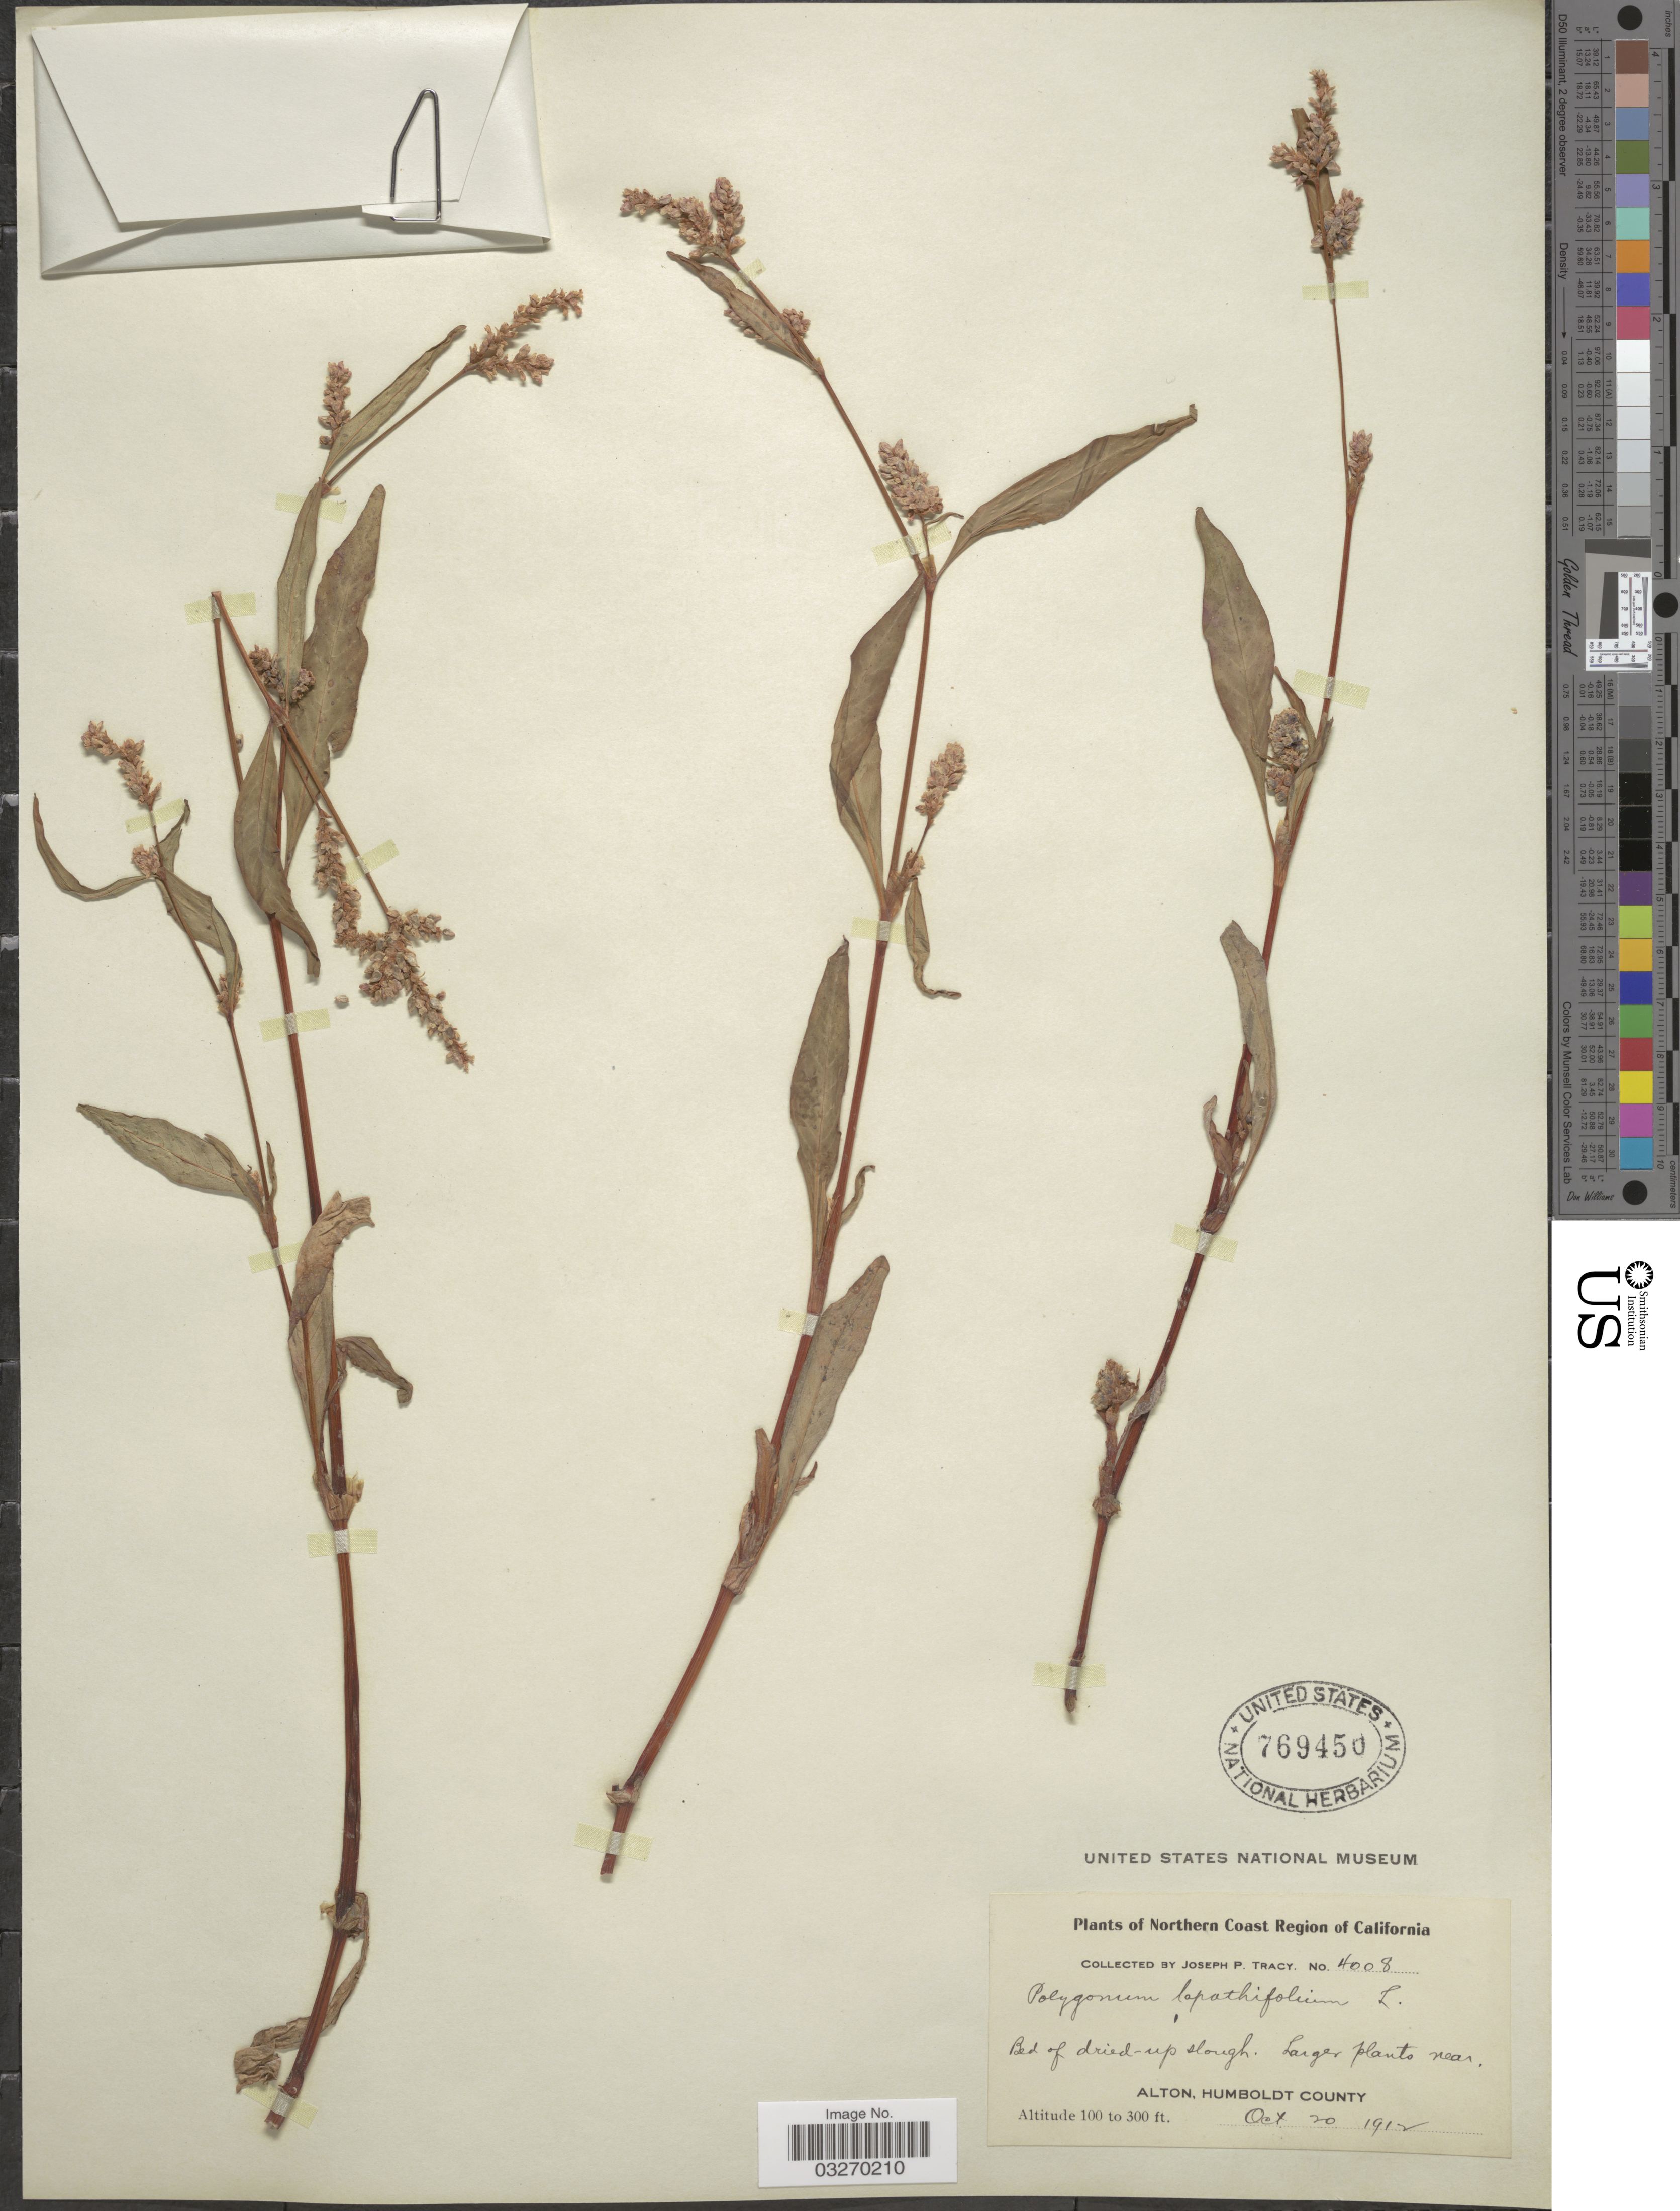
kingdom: Plantae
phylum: Tracheophyta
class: Magnoliopsida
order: Caryophyllales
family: Polygonaceae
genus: Persicaria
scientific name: Persicaria lapathifolia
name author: (L.) Delarbre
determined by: Atha, D. E.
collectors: J. Tracy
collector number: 4008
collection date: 1912-10-20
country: United States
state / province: California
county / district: Humboldt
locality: Northern Coast Region of California. Alton, Humboldt County.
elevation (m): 30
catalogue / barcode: US 769450